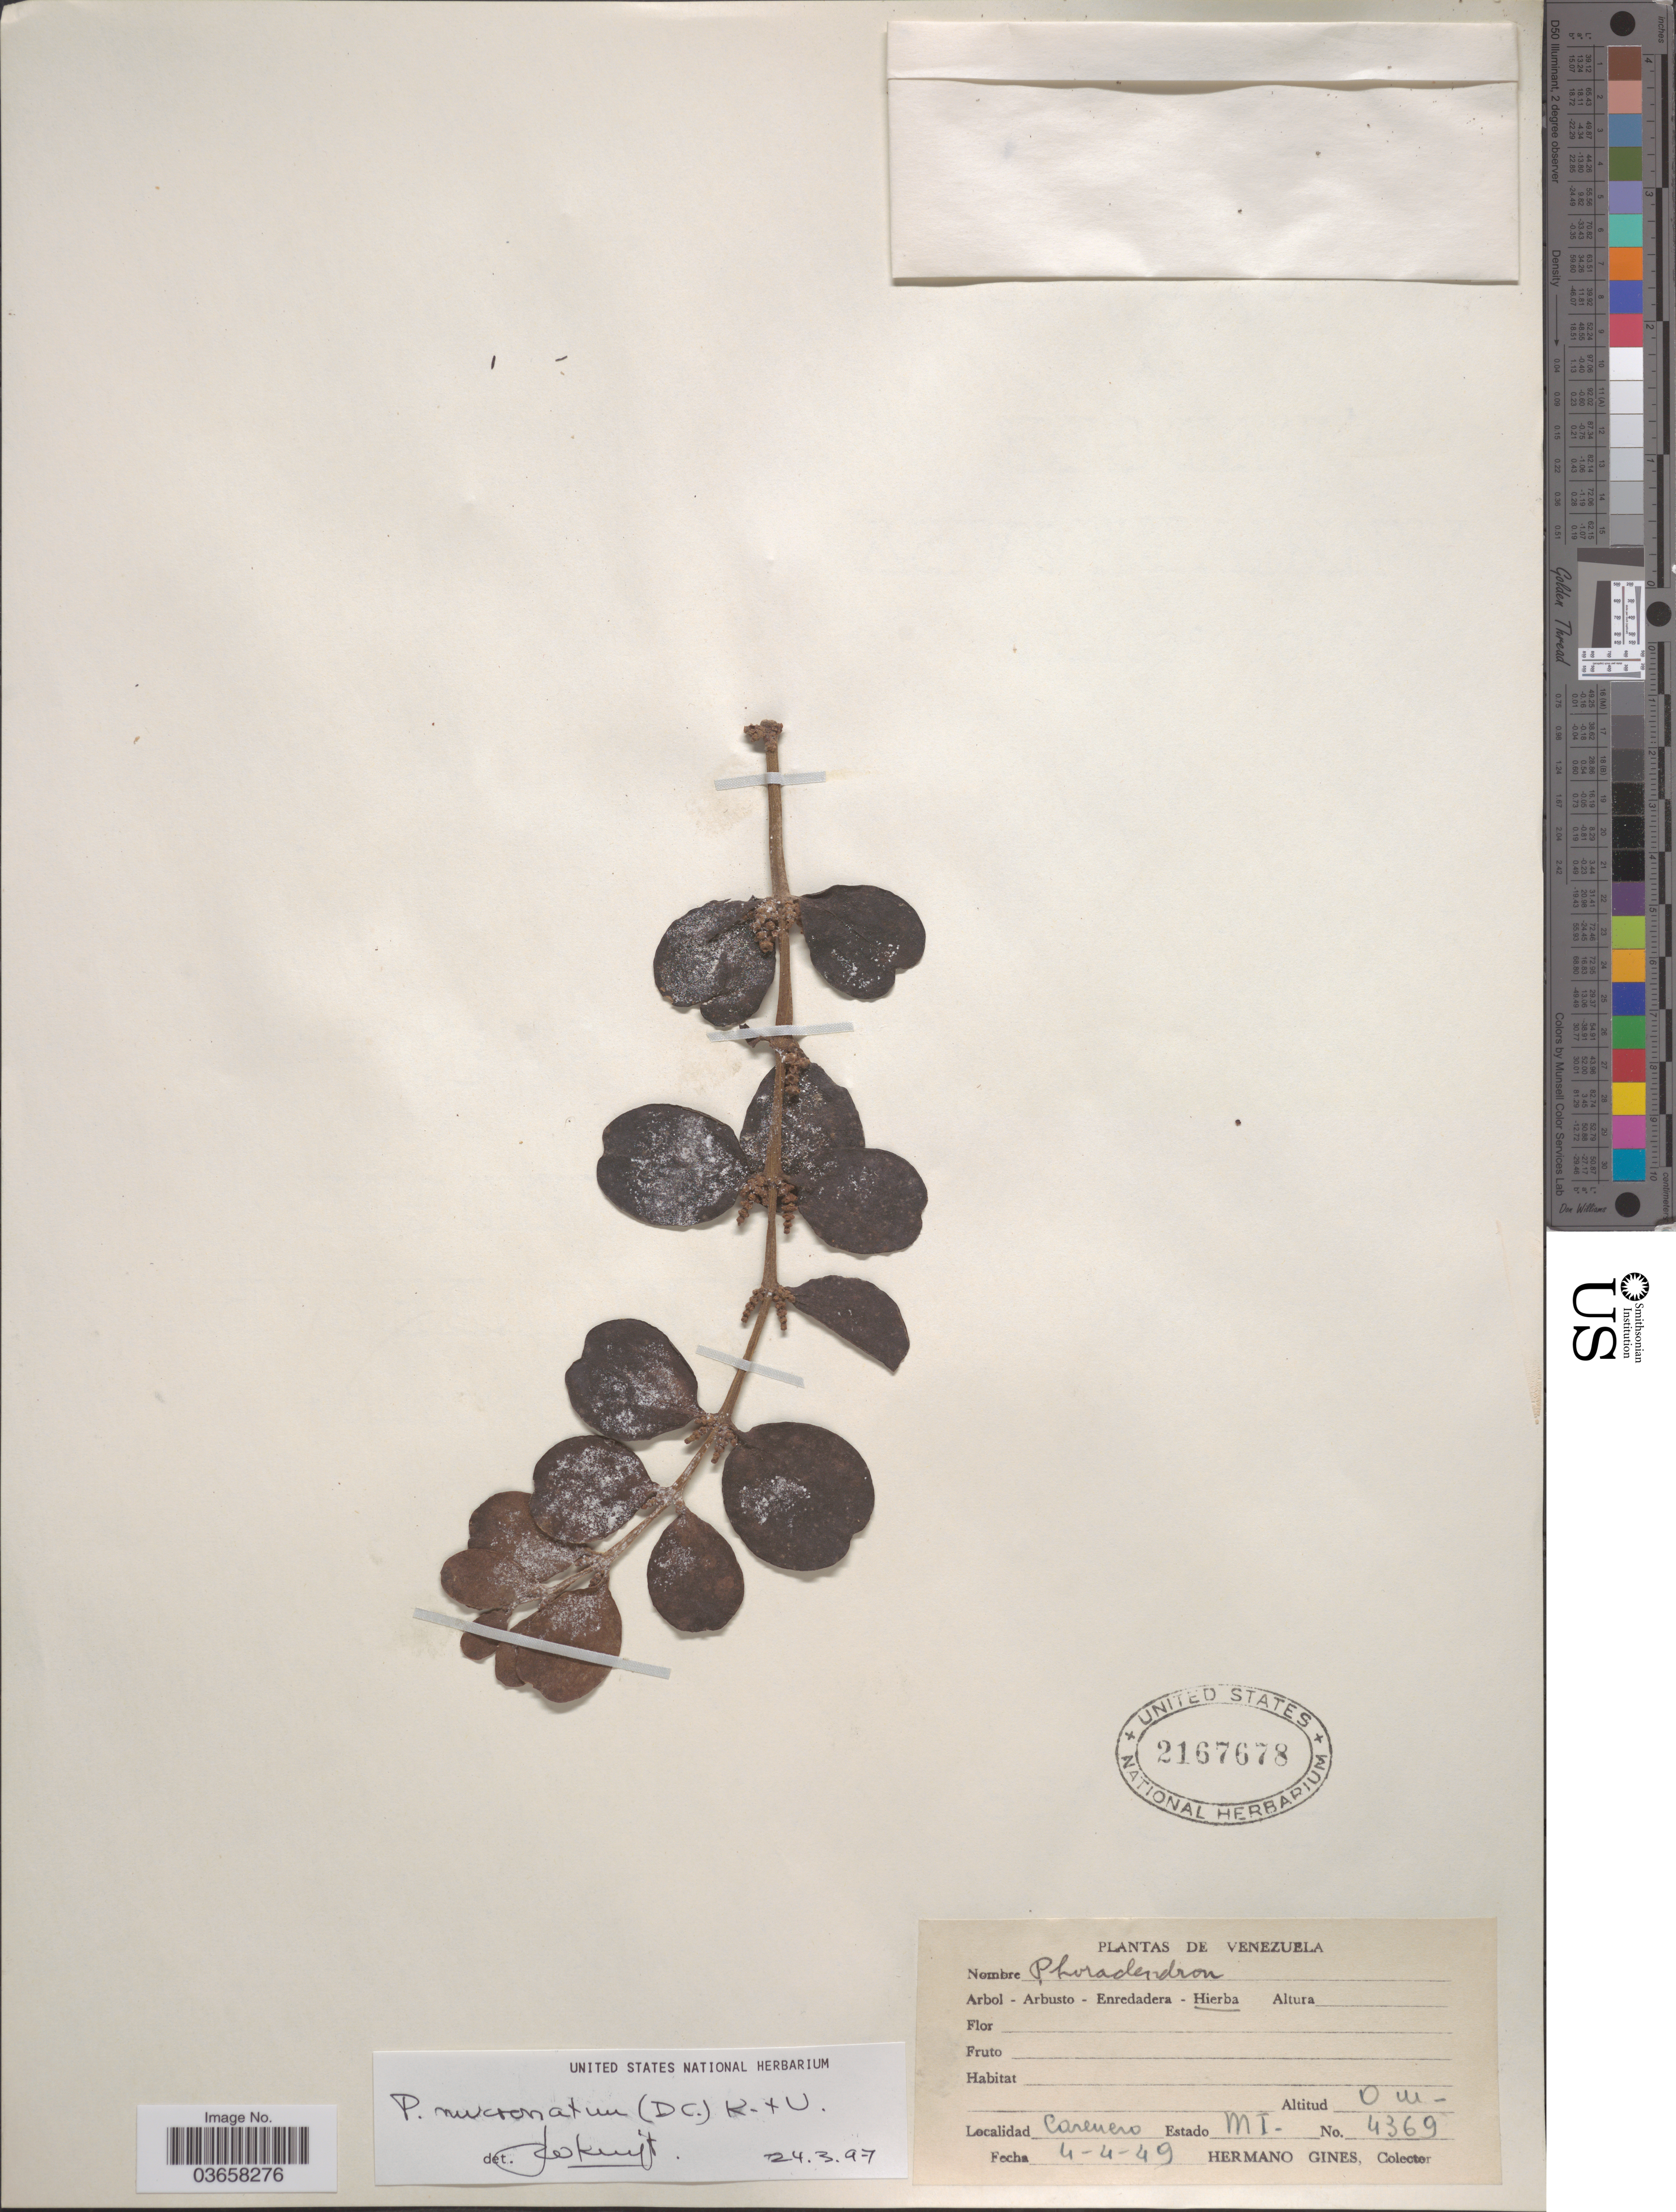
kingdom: Plantae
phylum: Tracheophyta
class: Magnoliopsida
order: Santalales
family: Viscaceae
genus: Phoradendron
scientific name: Phoradendron mucronatum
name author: (DC.) Krug & Urb.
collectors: Bro. Gines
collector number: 4369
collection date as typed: Transcribed d/m/y: 4/4/49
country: Venezuela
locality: Carenero Estado MI.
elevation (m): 0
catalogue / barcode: US 2167678